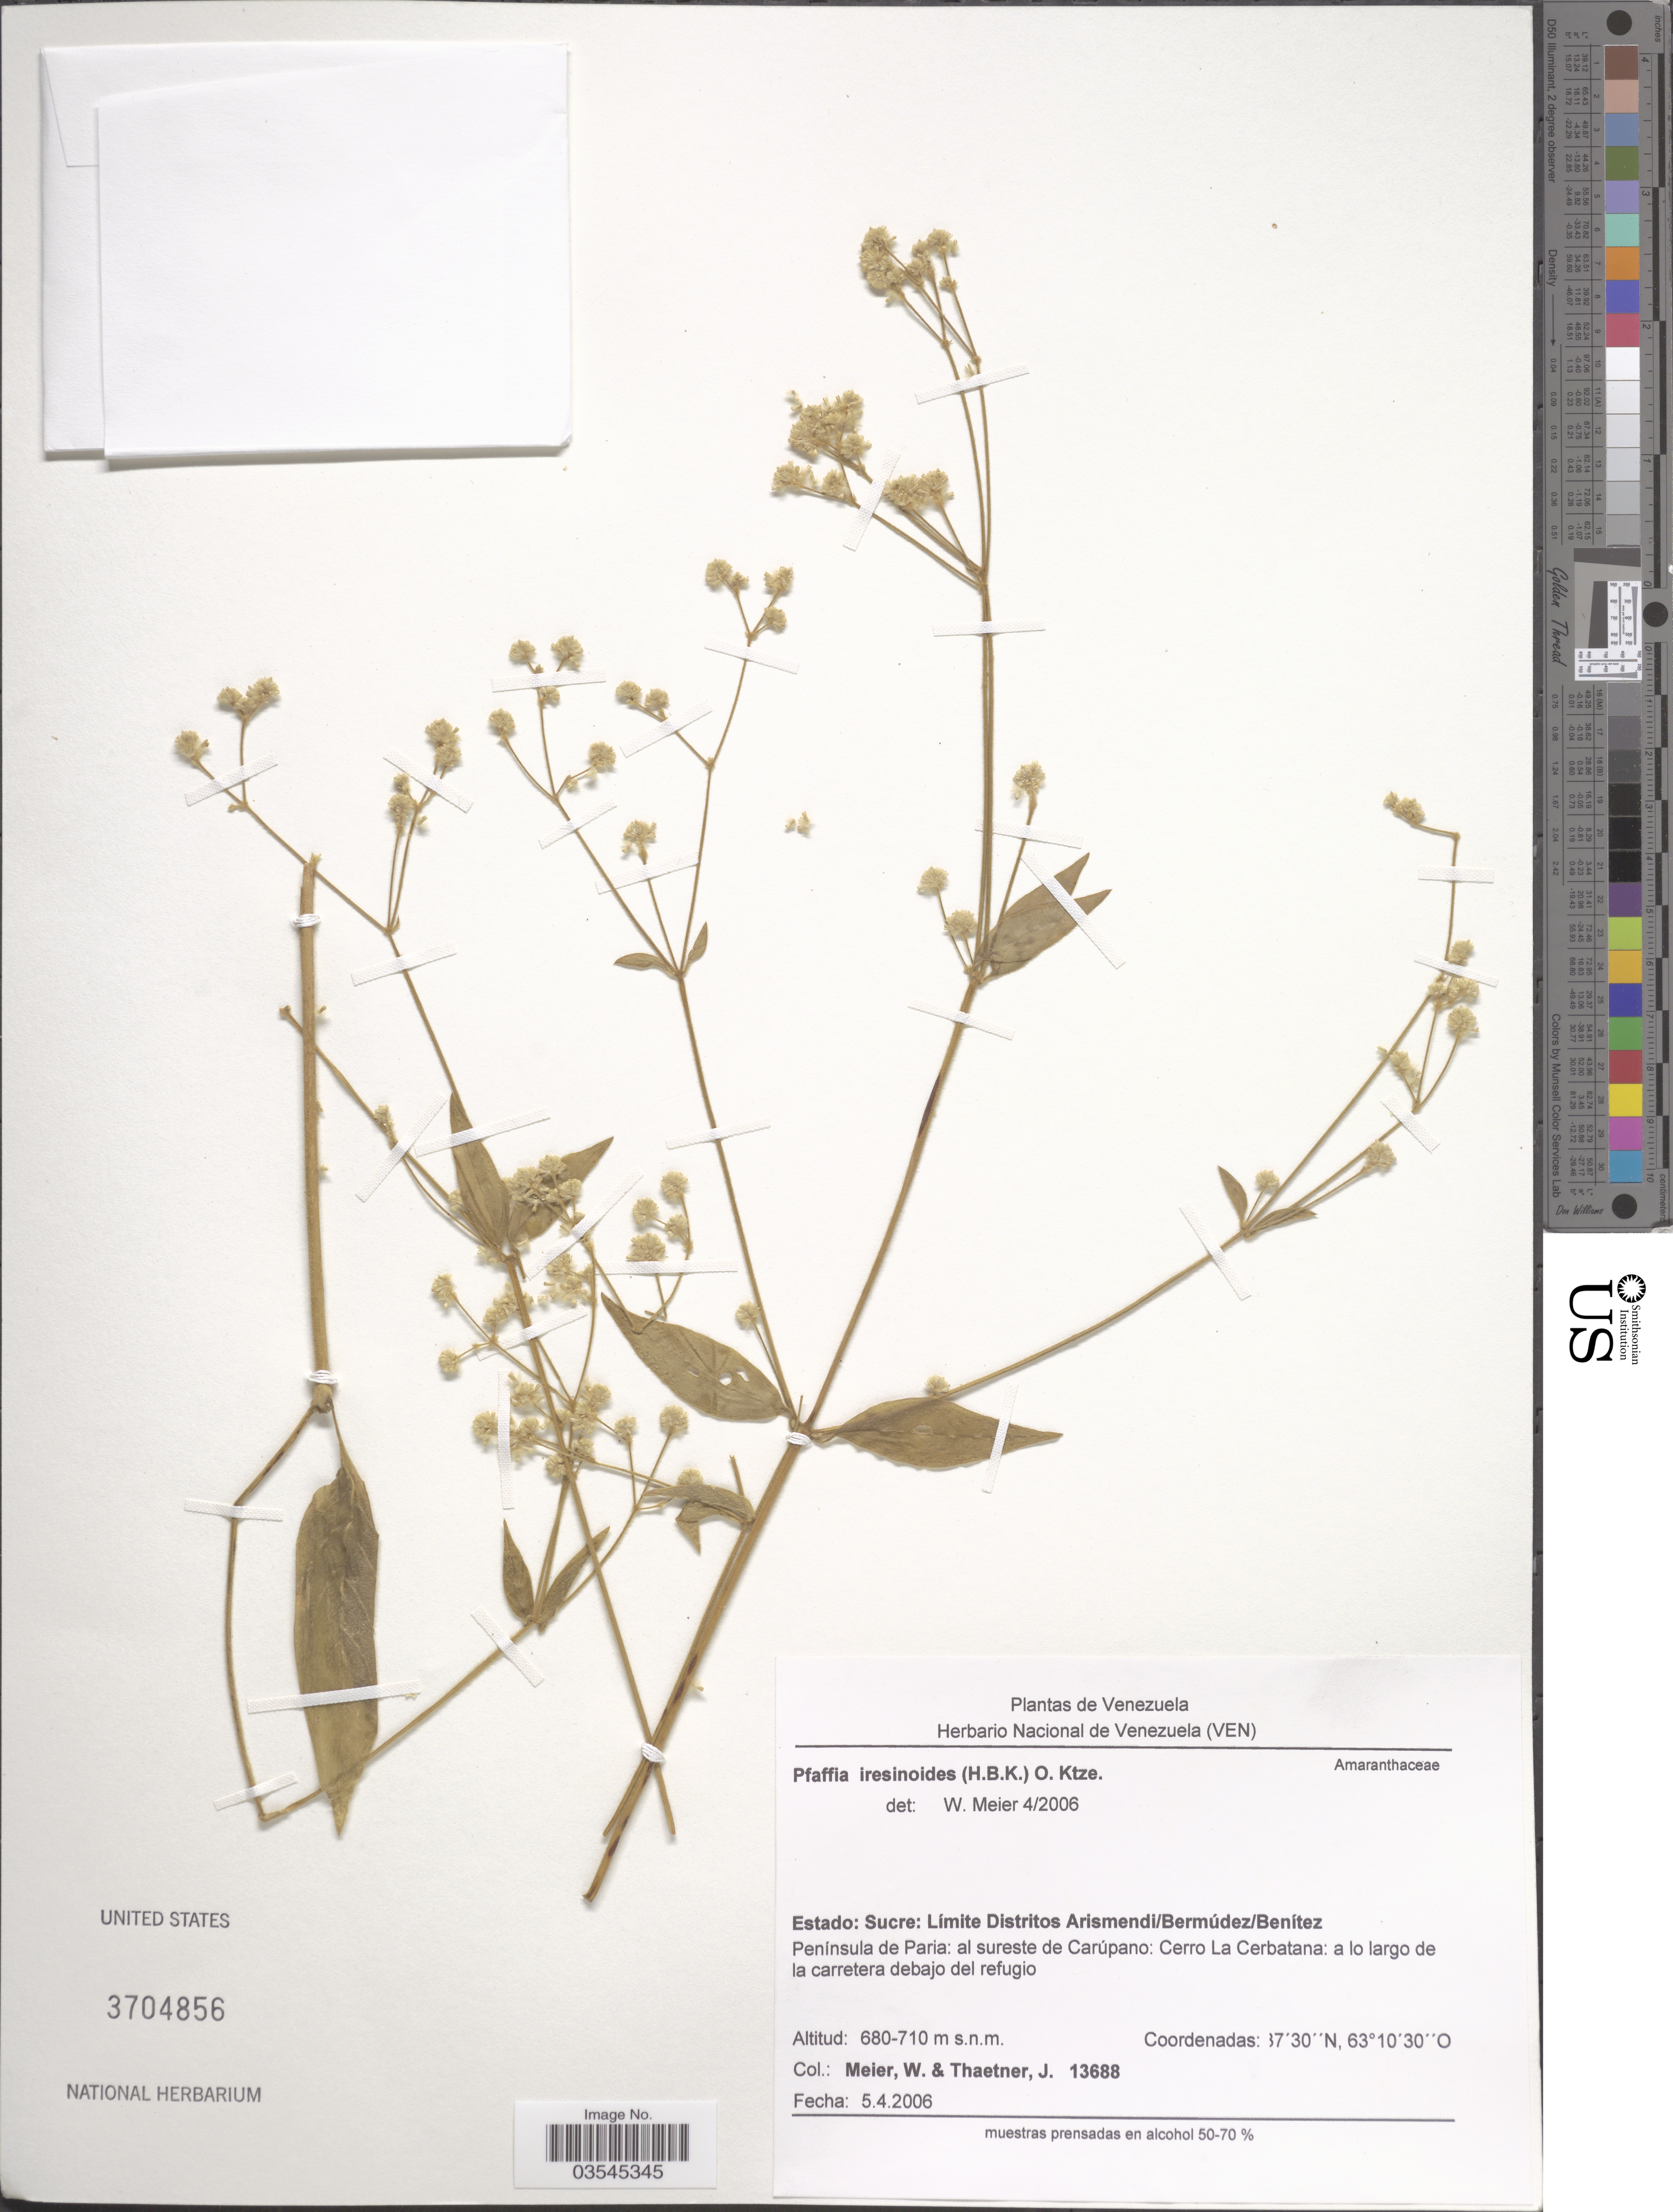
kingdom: Plantae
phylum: Tracheophyta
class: Magnoliopsida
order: Caryophyllales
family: Amaranthaceae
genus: Pfaffia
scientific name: Pfaffia iresinoides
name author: (Kunth) Spreng.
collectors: W. Meier & J. Thaetner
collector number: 13688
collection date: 2006-04-05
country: Venezuela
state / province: Sucre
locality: Límite Distritos Arismendi/Bermúdez/Benítez. Península de Paria: al sureste de Carüpano: Cerro La Cerbatana.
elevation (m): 680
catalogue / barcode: US 3704856